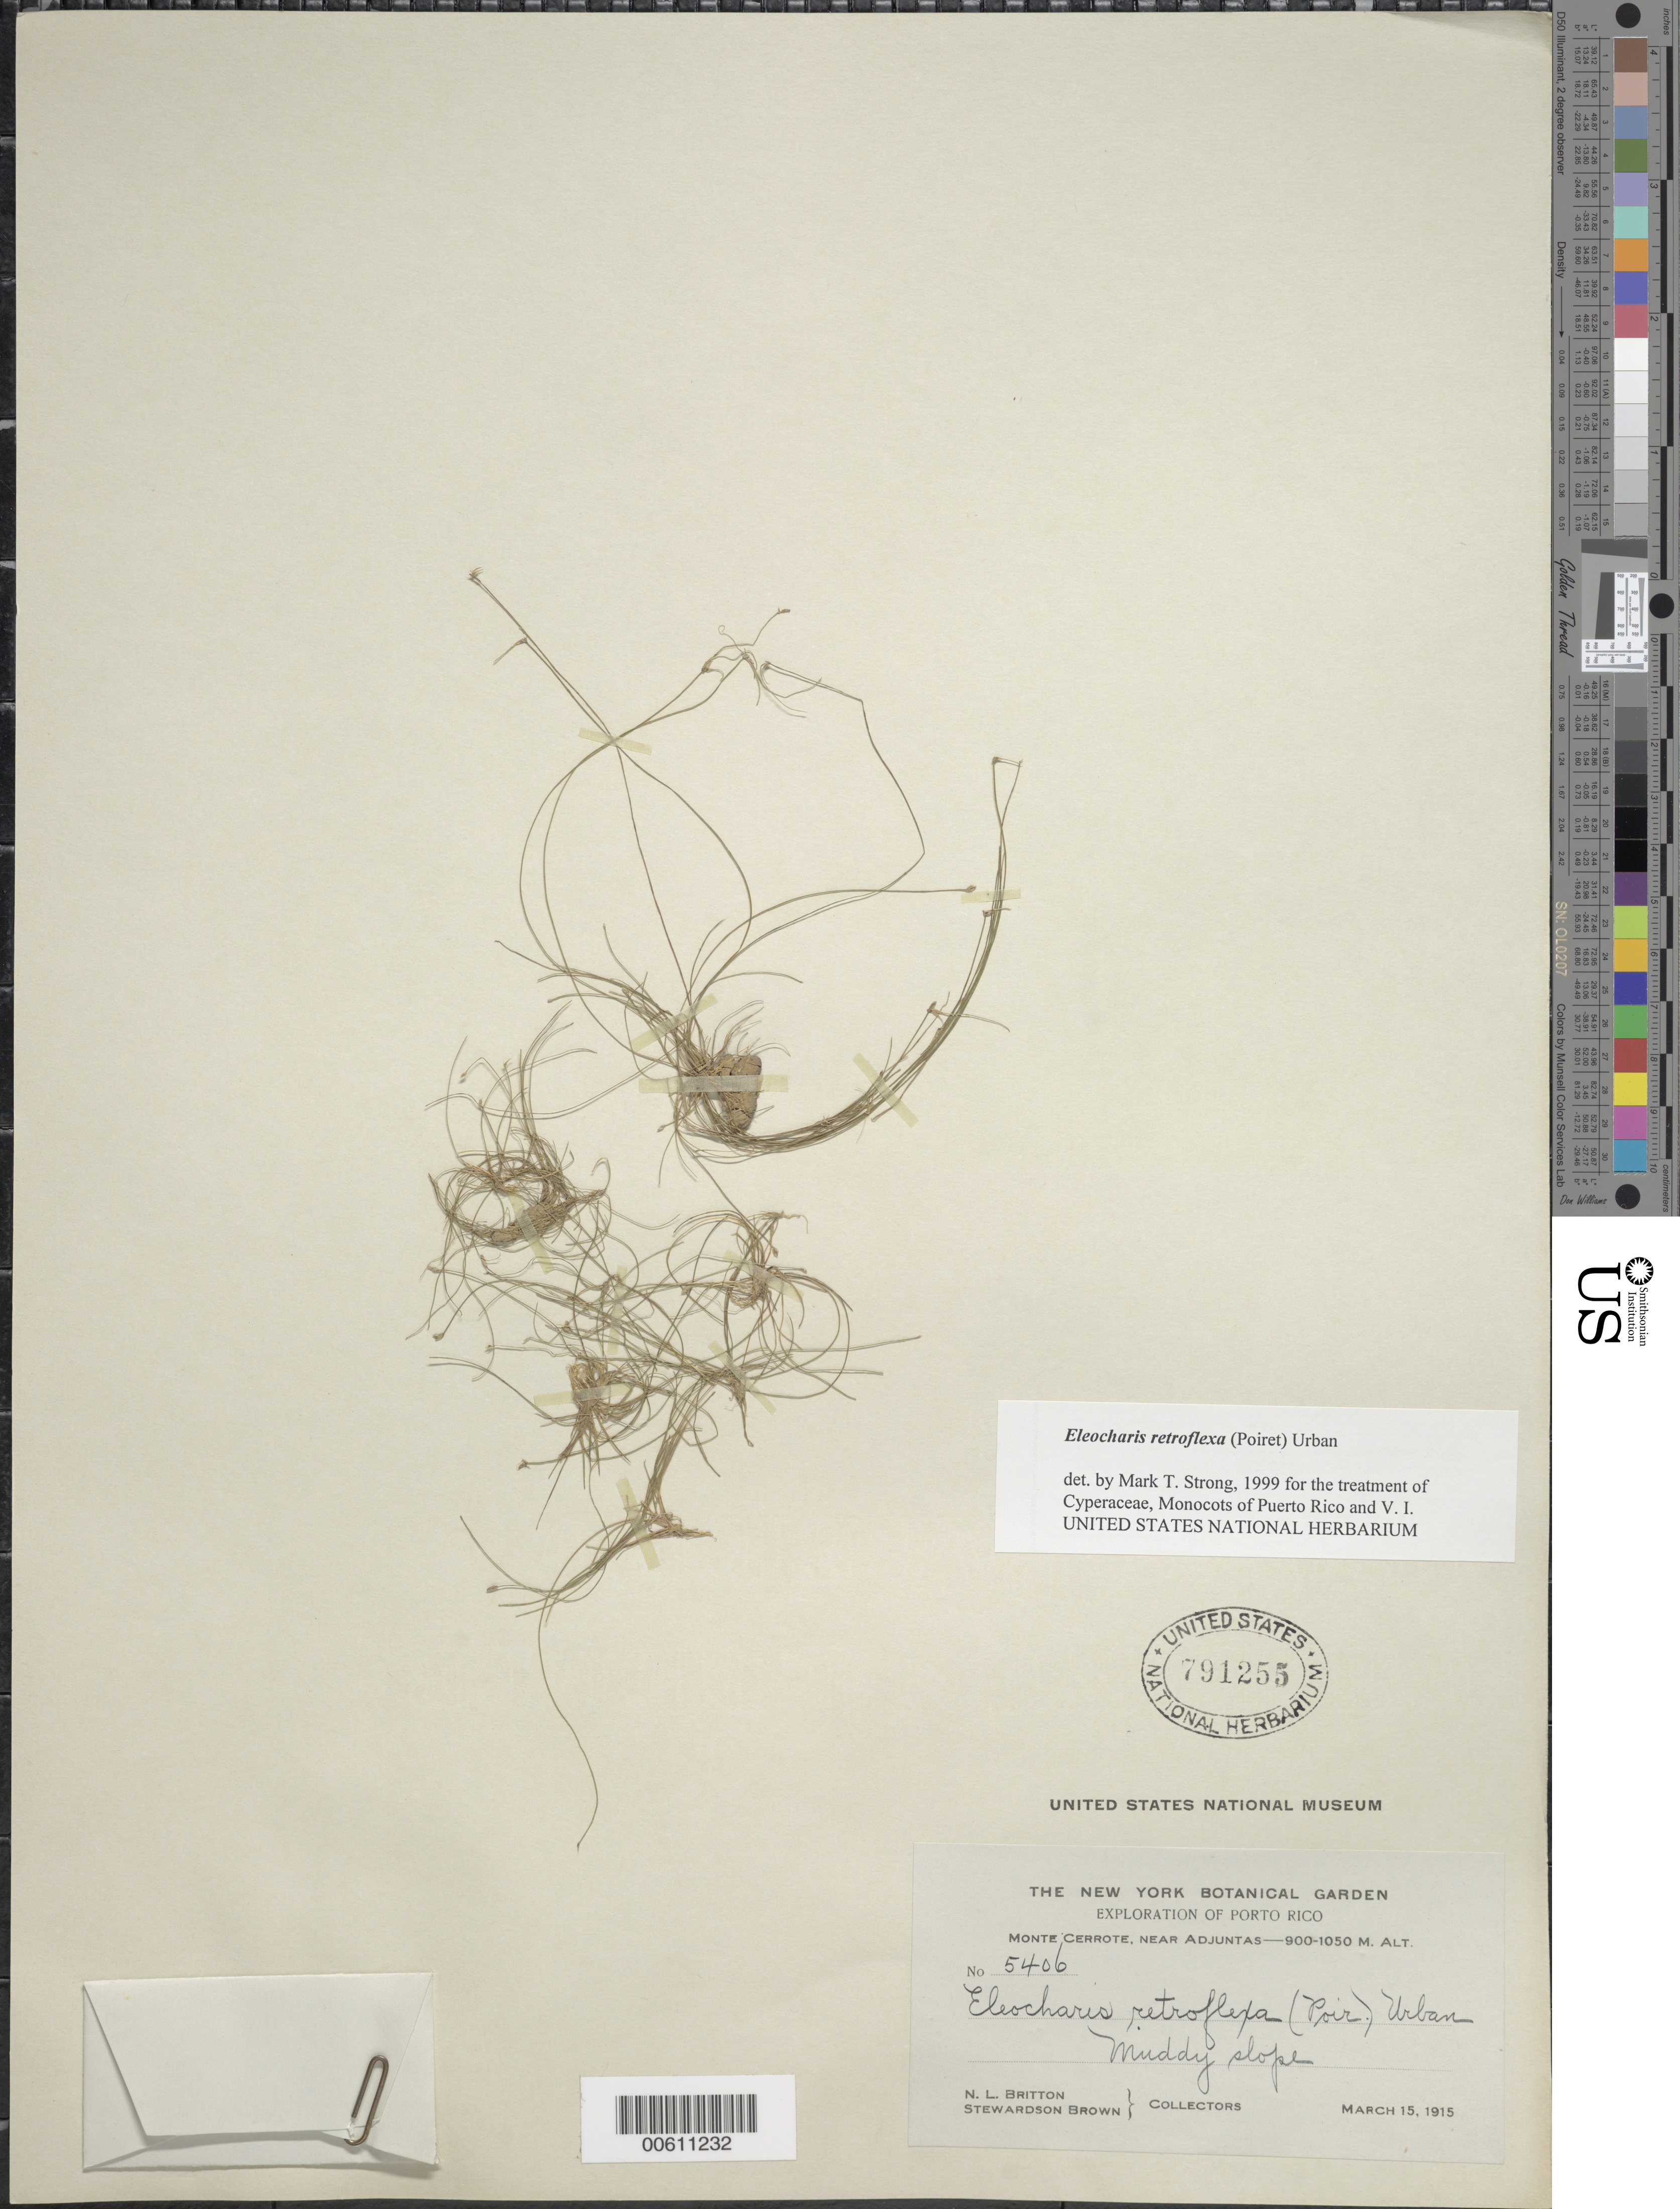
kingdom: Plantae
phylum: Tracheophyta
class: Liliopsida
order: Poales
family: Cyperaceae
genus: Eleocharis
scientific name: Eleocharis retroflexa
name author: (Poir.) Urb.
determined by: Strong, M. T., (US), Smithsonian Institution - National Museum of Natural History (UNITED STATES)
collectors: N. Britton & S. Brown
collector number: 5406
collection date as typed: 15 Mar 1915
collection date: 1915-03-15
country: Puerto Rico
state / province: Adjuntas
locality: Monte Cerrote, near Adjuntas.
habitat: Muddy slope.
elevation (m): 900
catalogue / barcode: US 791255